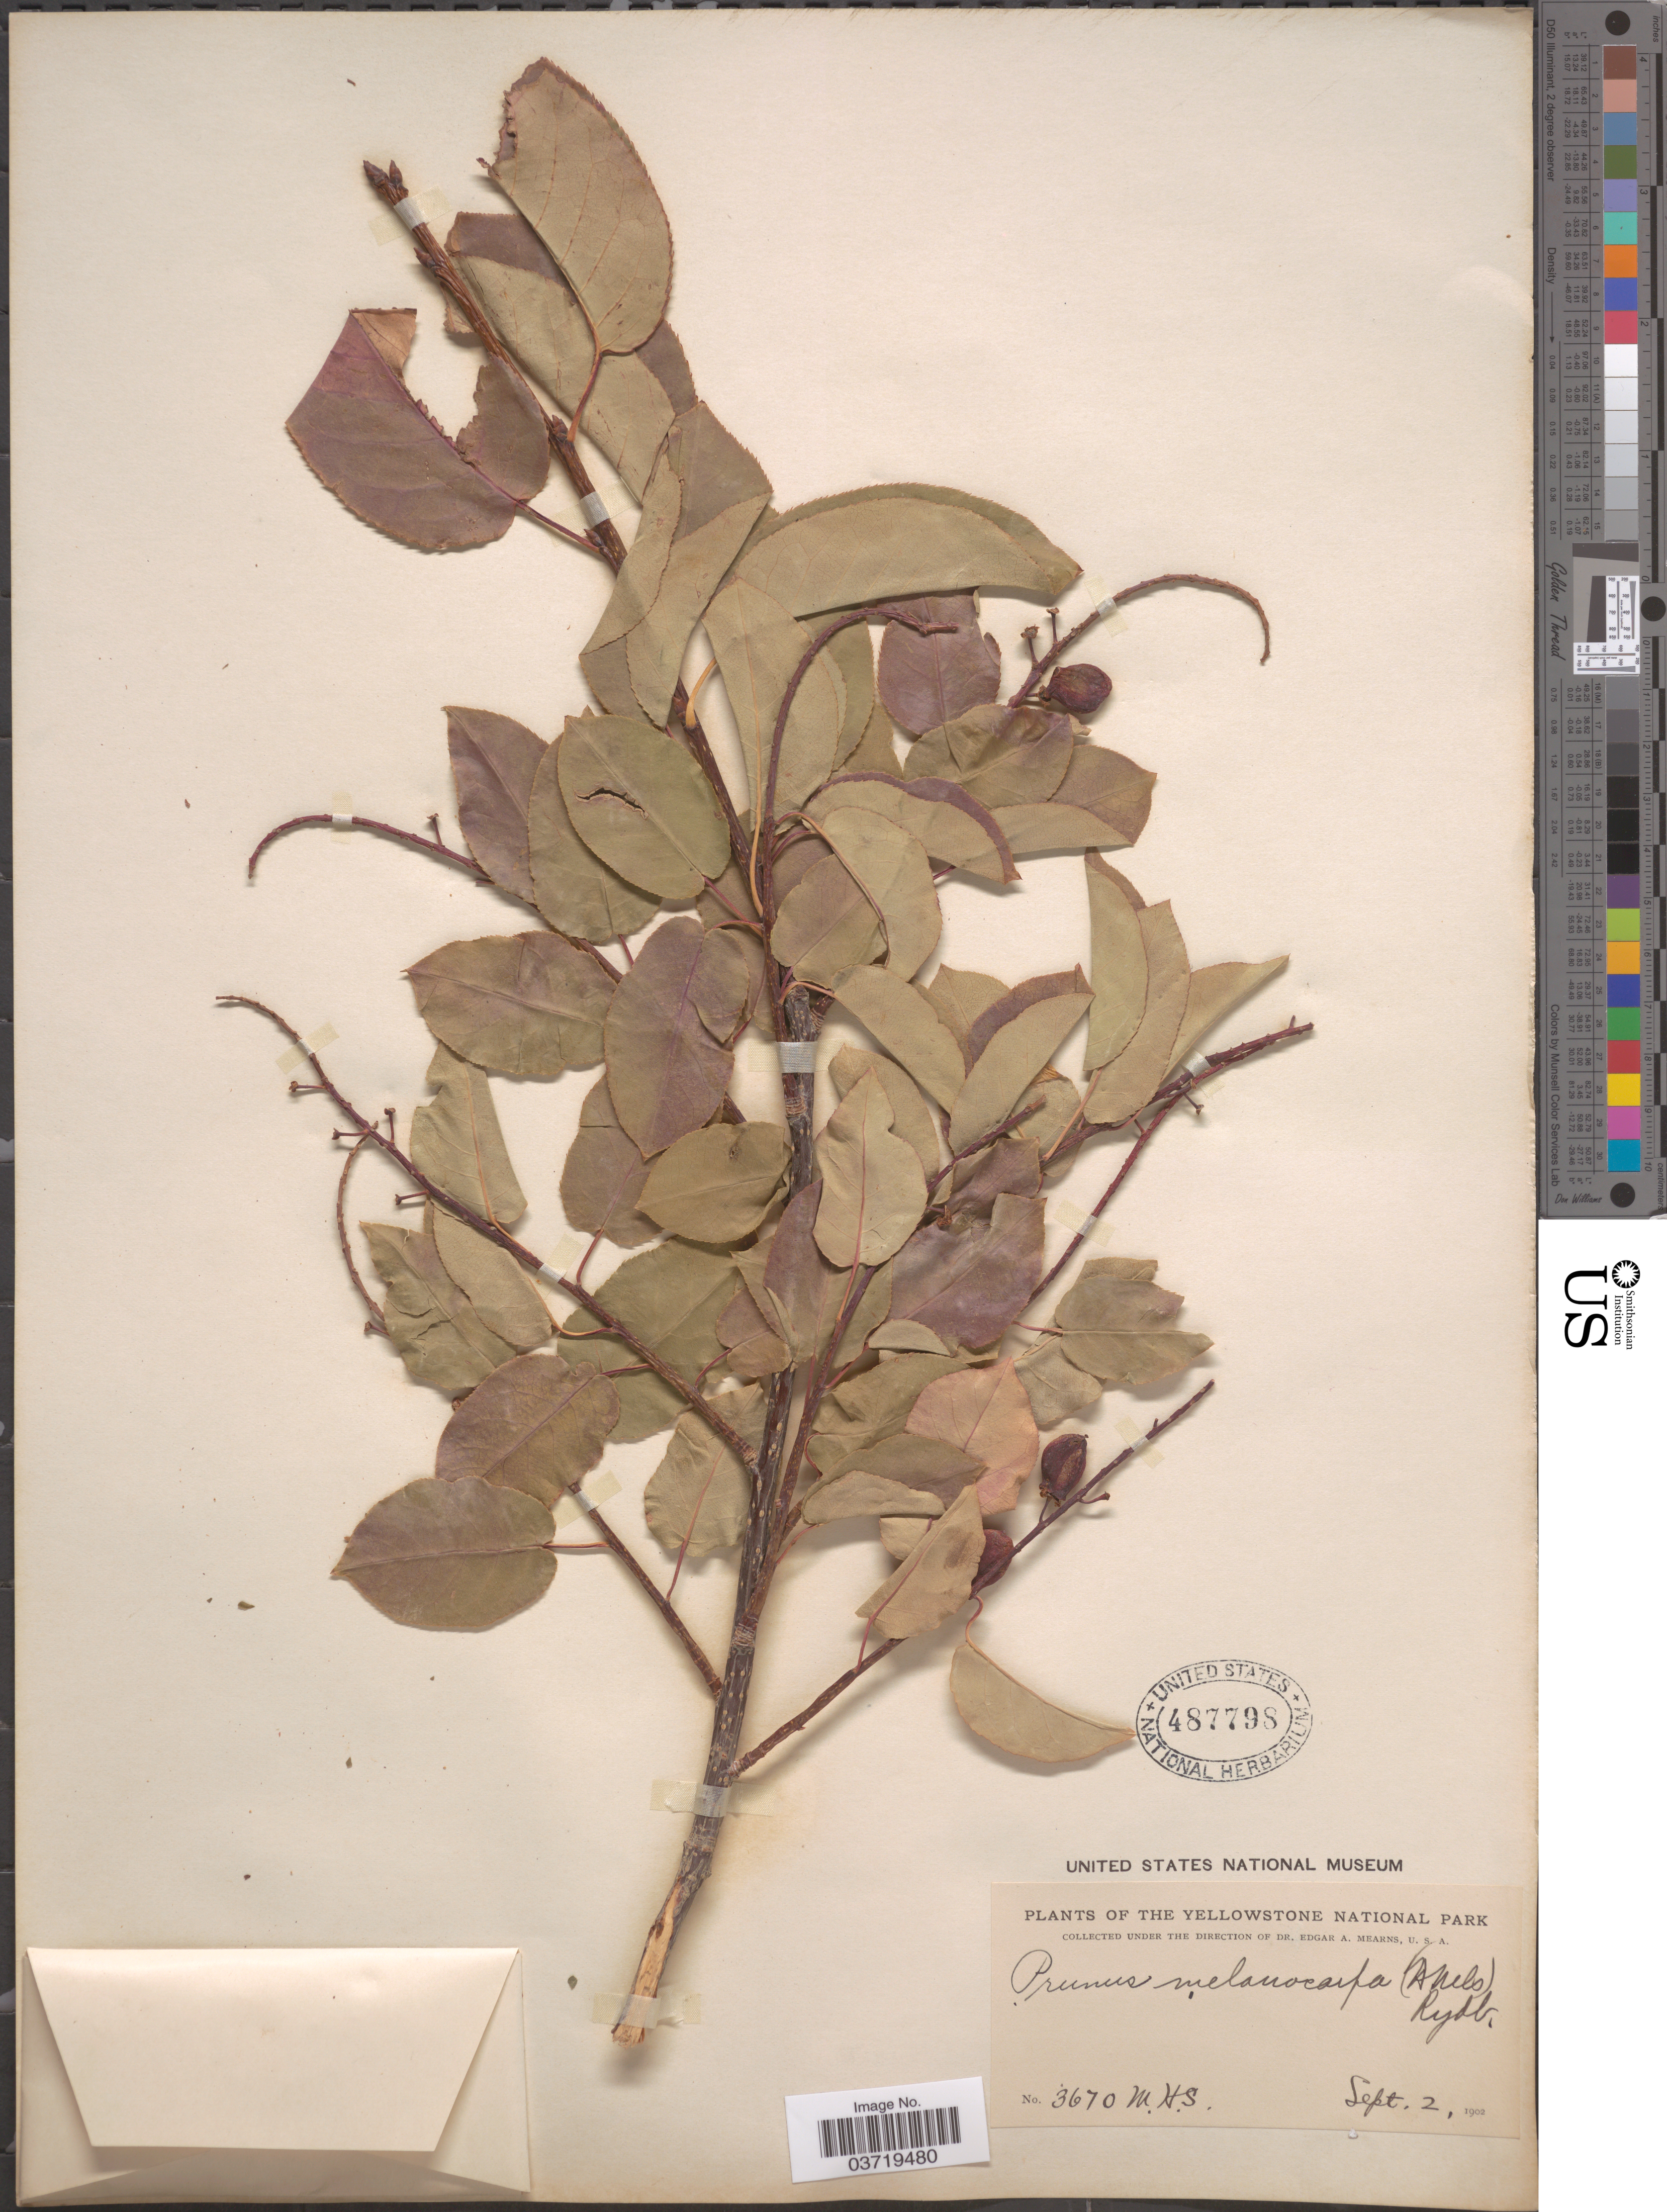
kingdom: Plantae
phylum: Tracheophyta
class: Magnoliopsida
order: Rosales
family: Rosaceae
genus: Prunus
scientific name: Prunus virginiana var. demissa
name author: (Nutt.) Torr.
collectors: M. H. S.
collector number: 3670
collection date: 1902-09-02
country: United States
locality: The Yellowstone Park.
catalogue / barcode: US 487798